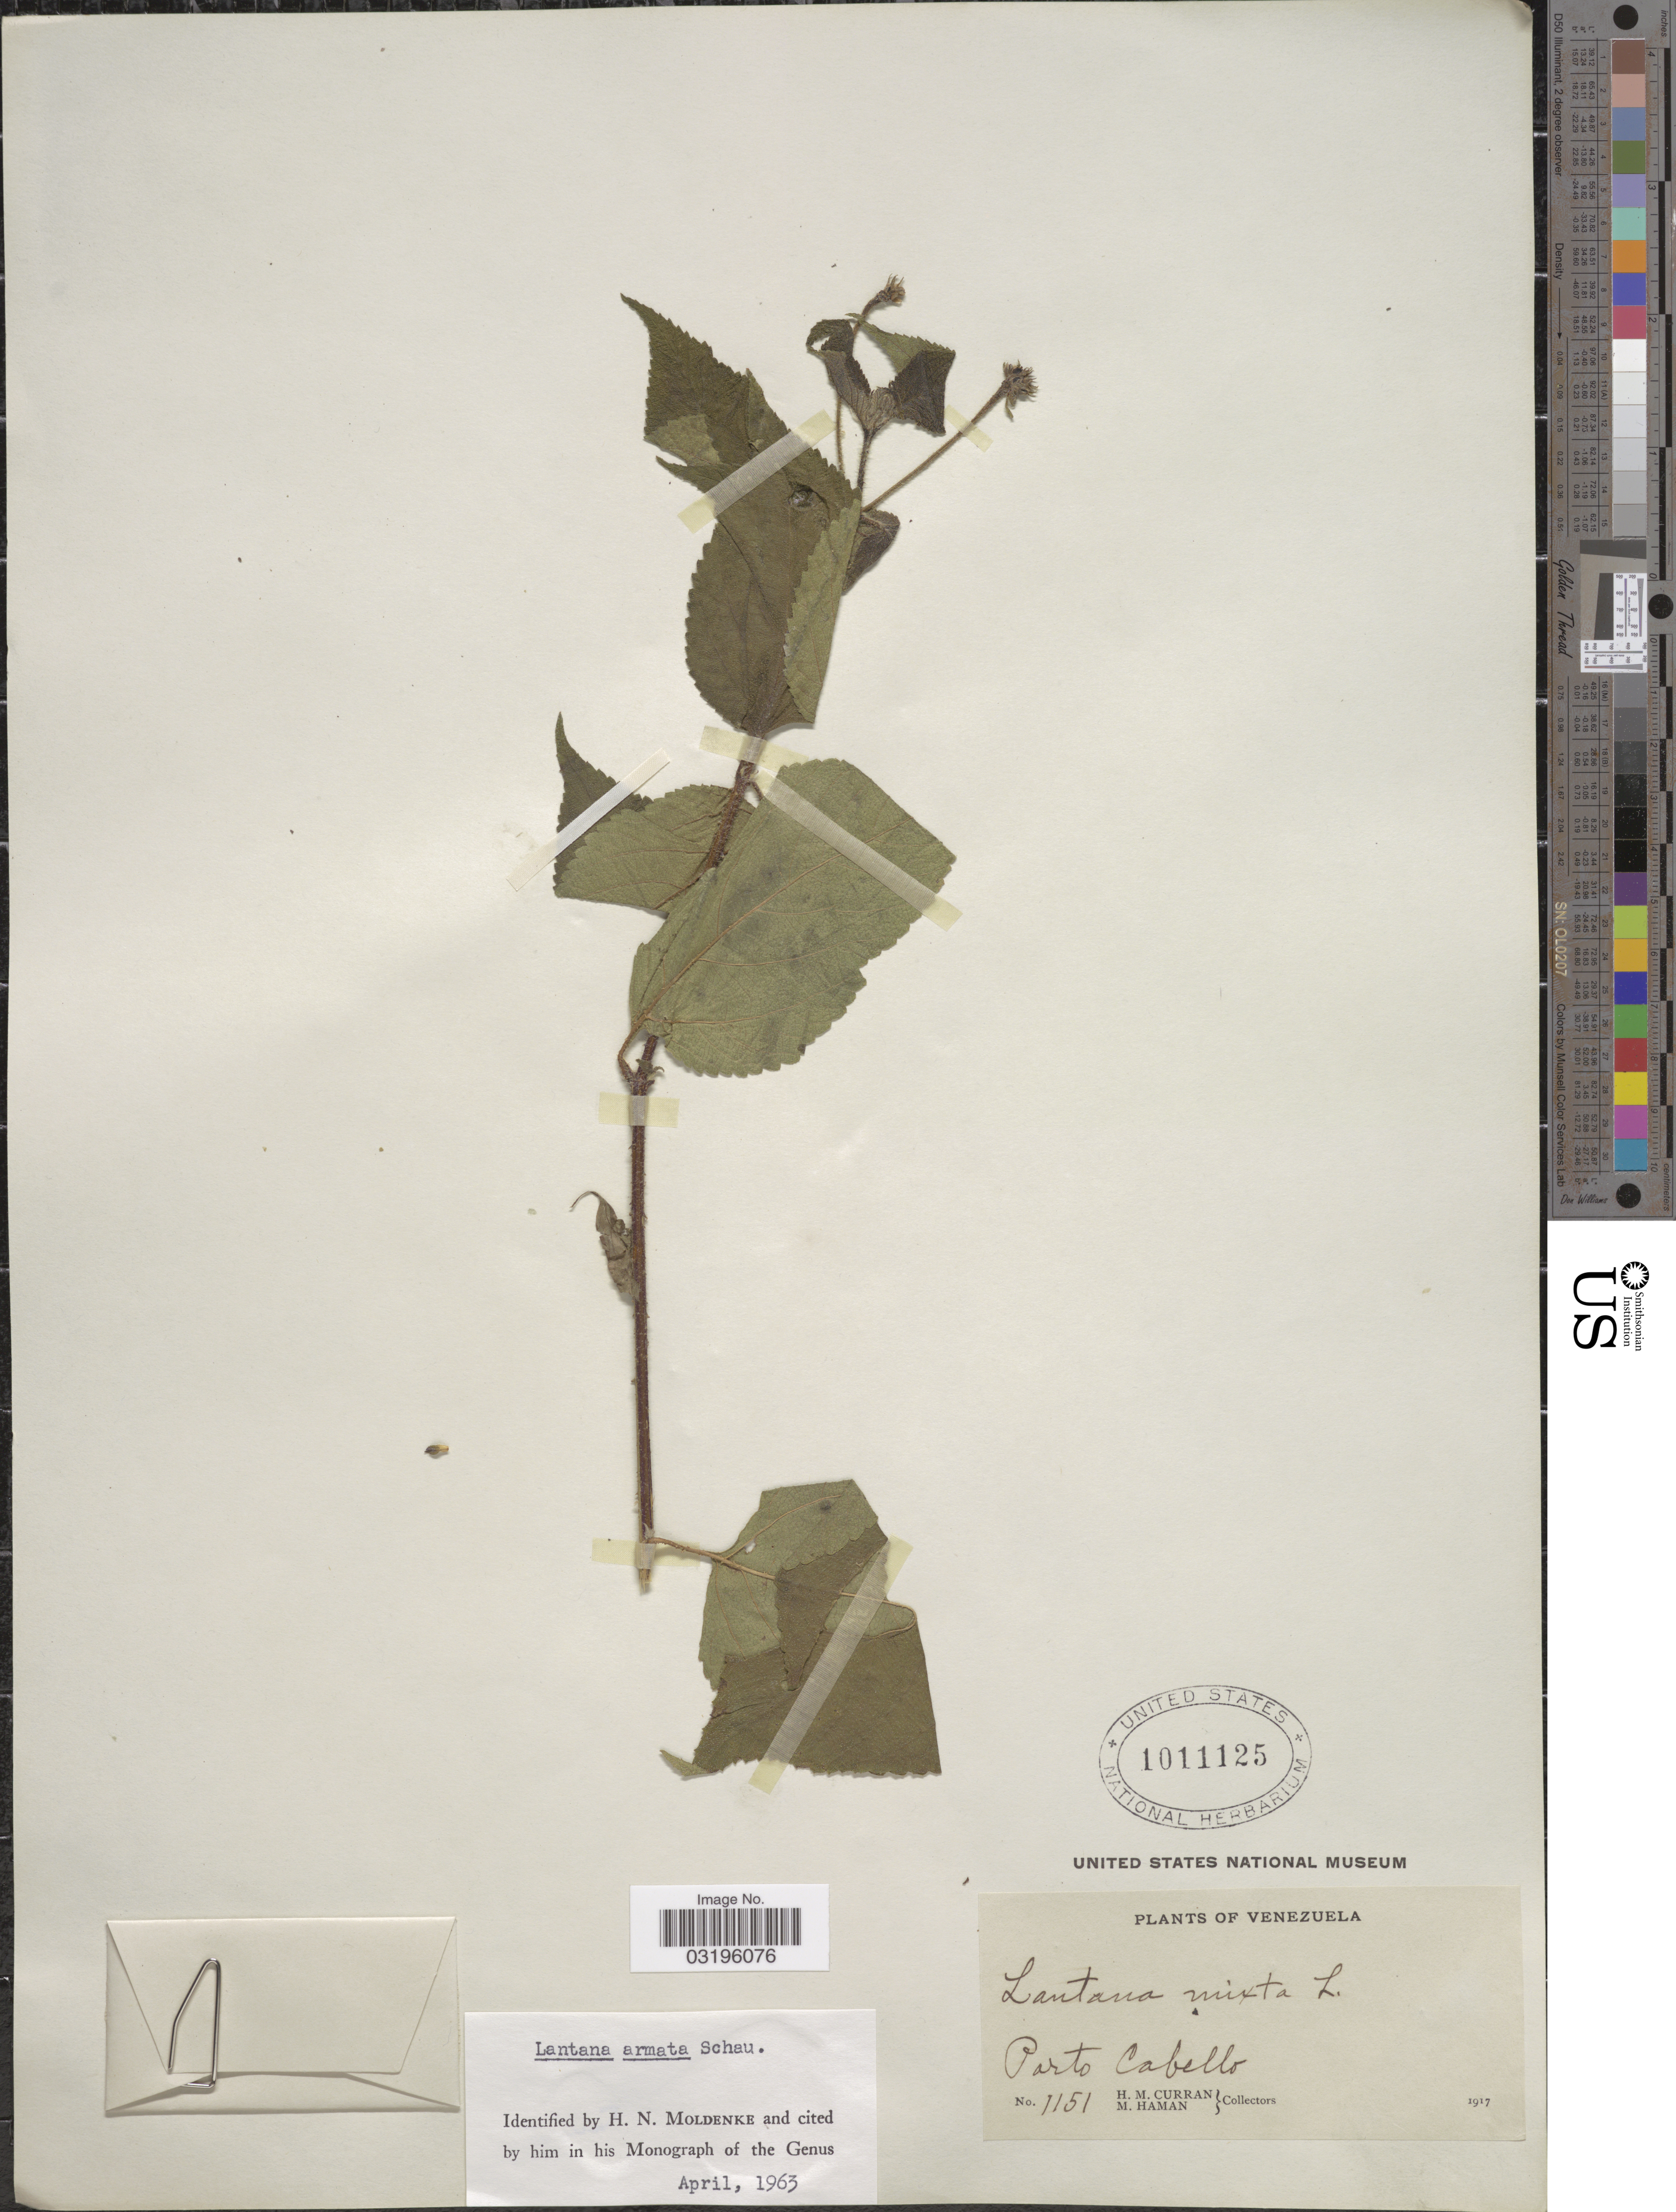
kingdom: Plantae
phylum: Tracheophyta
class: Magnoliopsida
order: Lamiales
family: Verbenaceae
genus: Lantana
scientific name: Lantana x armata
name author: Schauer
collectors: H. M. Curran & M. Haman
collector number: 1151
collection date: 1917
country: Venezuela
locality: Parto Cabello.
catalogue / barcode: US 1011125